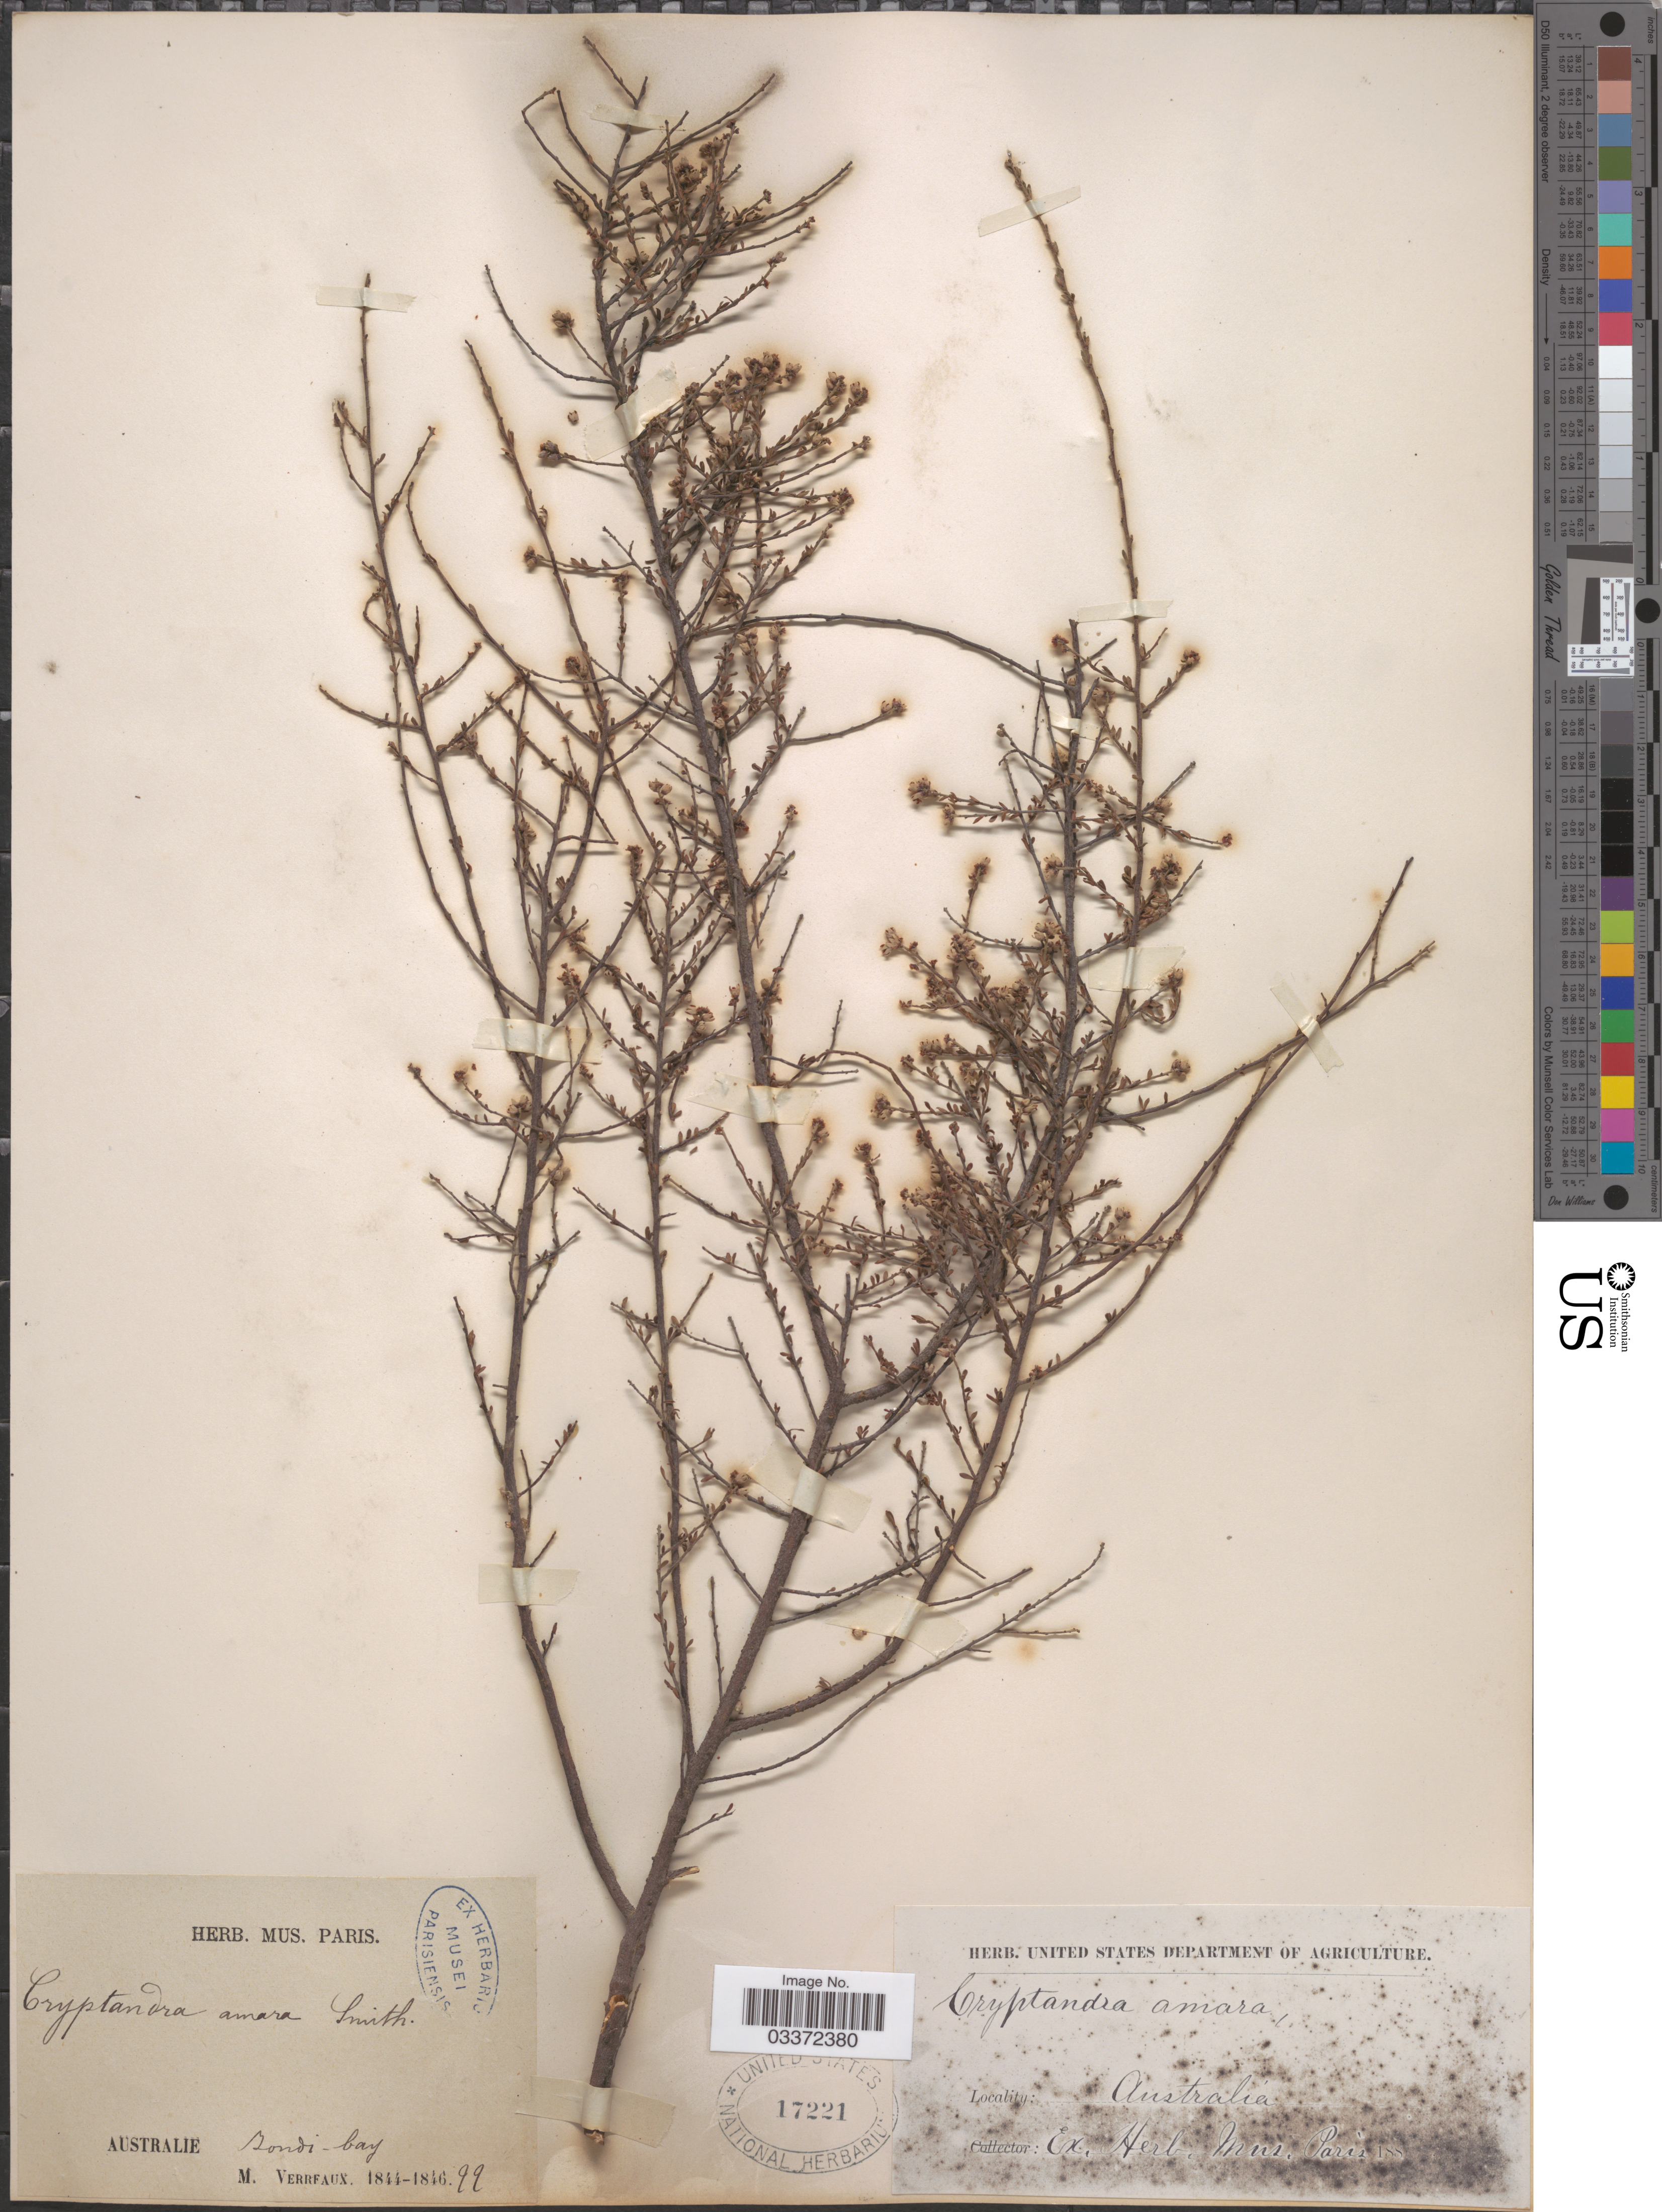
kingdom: Plantae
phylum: Tracheophyta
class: Magnoliopsida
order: Rosales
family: Rhamnaceae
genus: Cryptandra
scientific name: Cryptandra amara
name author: Sm.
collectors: M. Verrfaux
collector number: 99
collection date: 1844/1846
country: Australia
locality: Bondi bay.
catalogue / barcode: US 17221